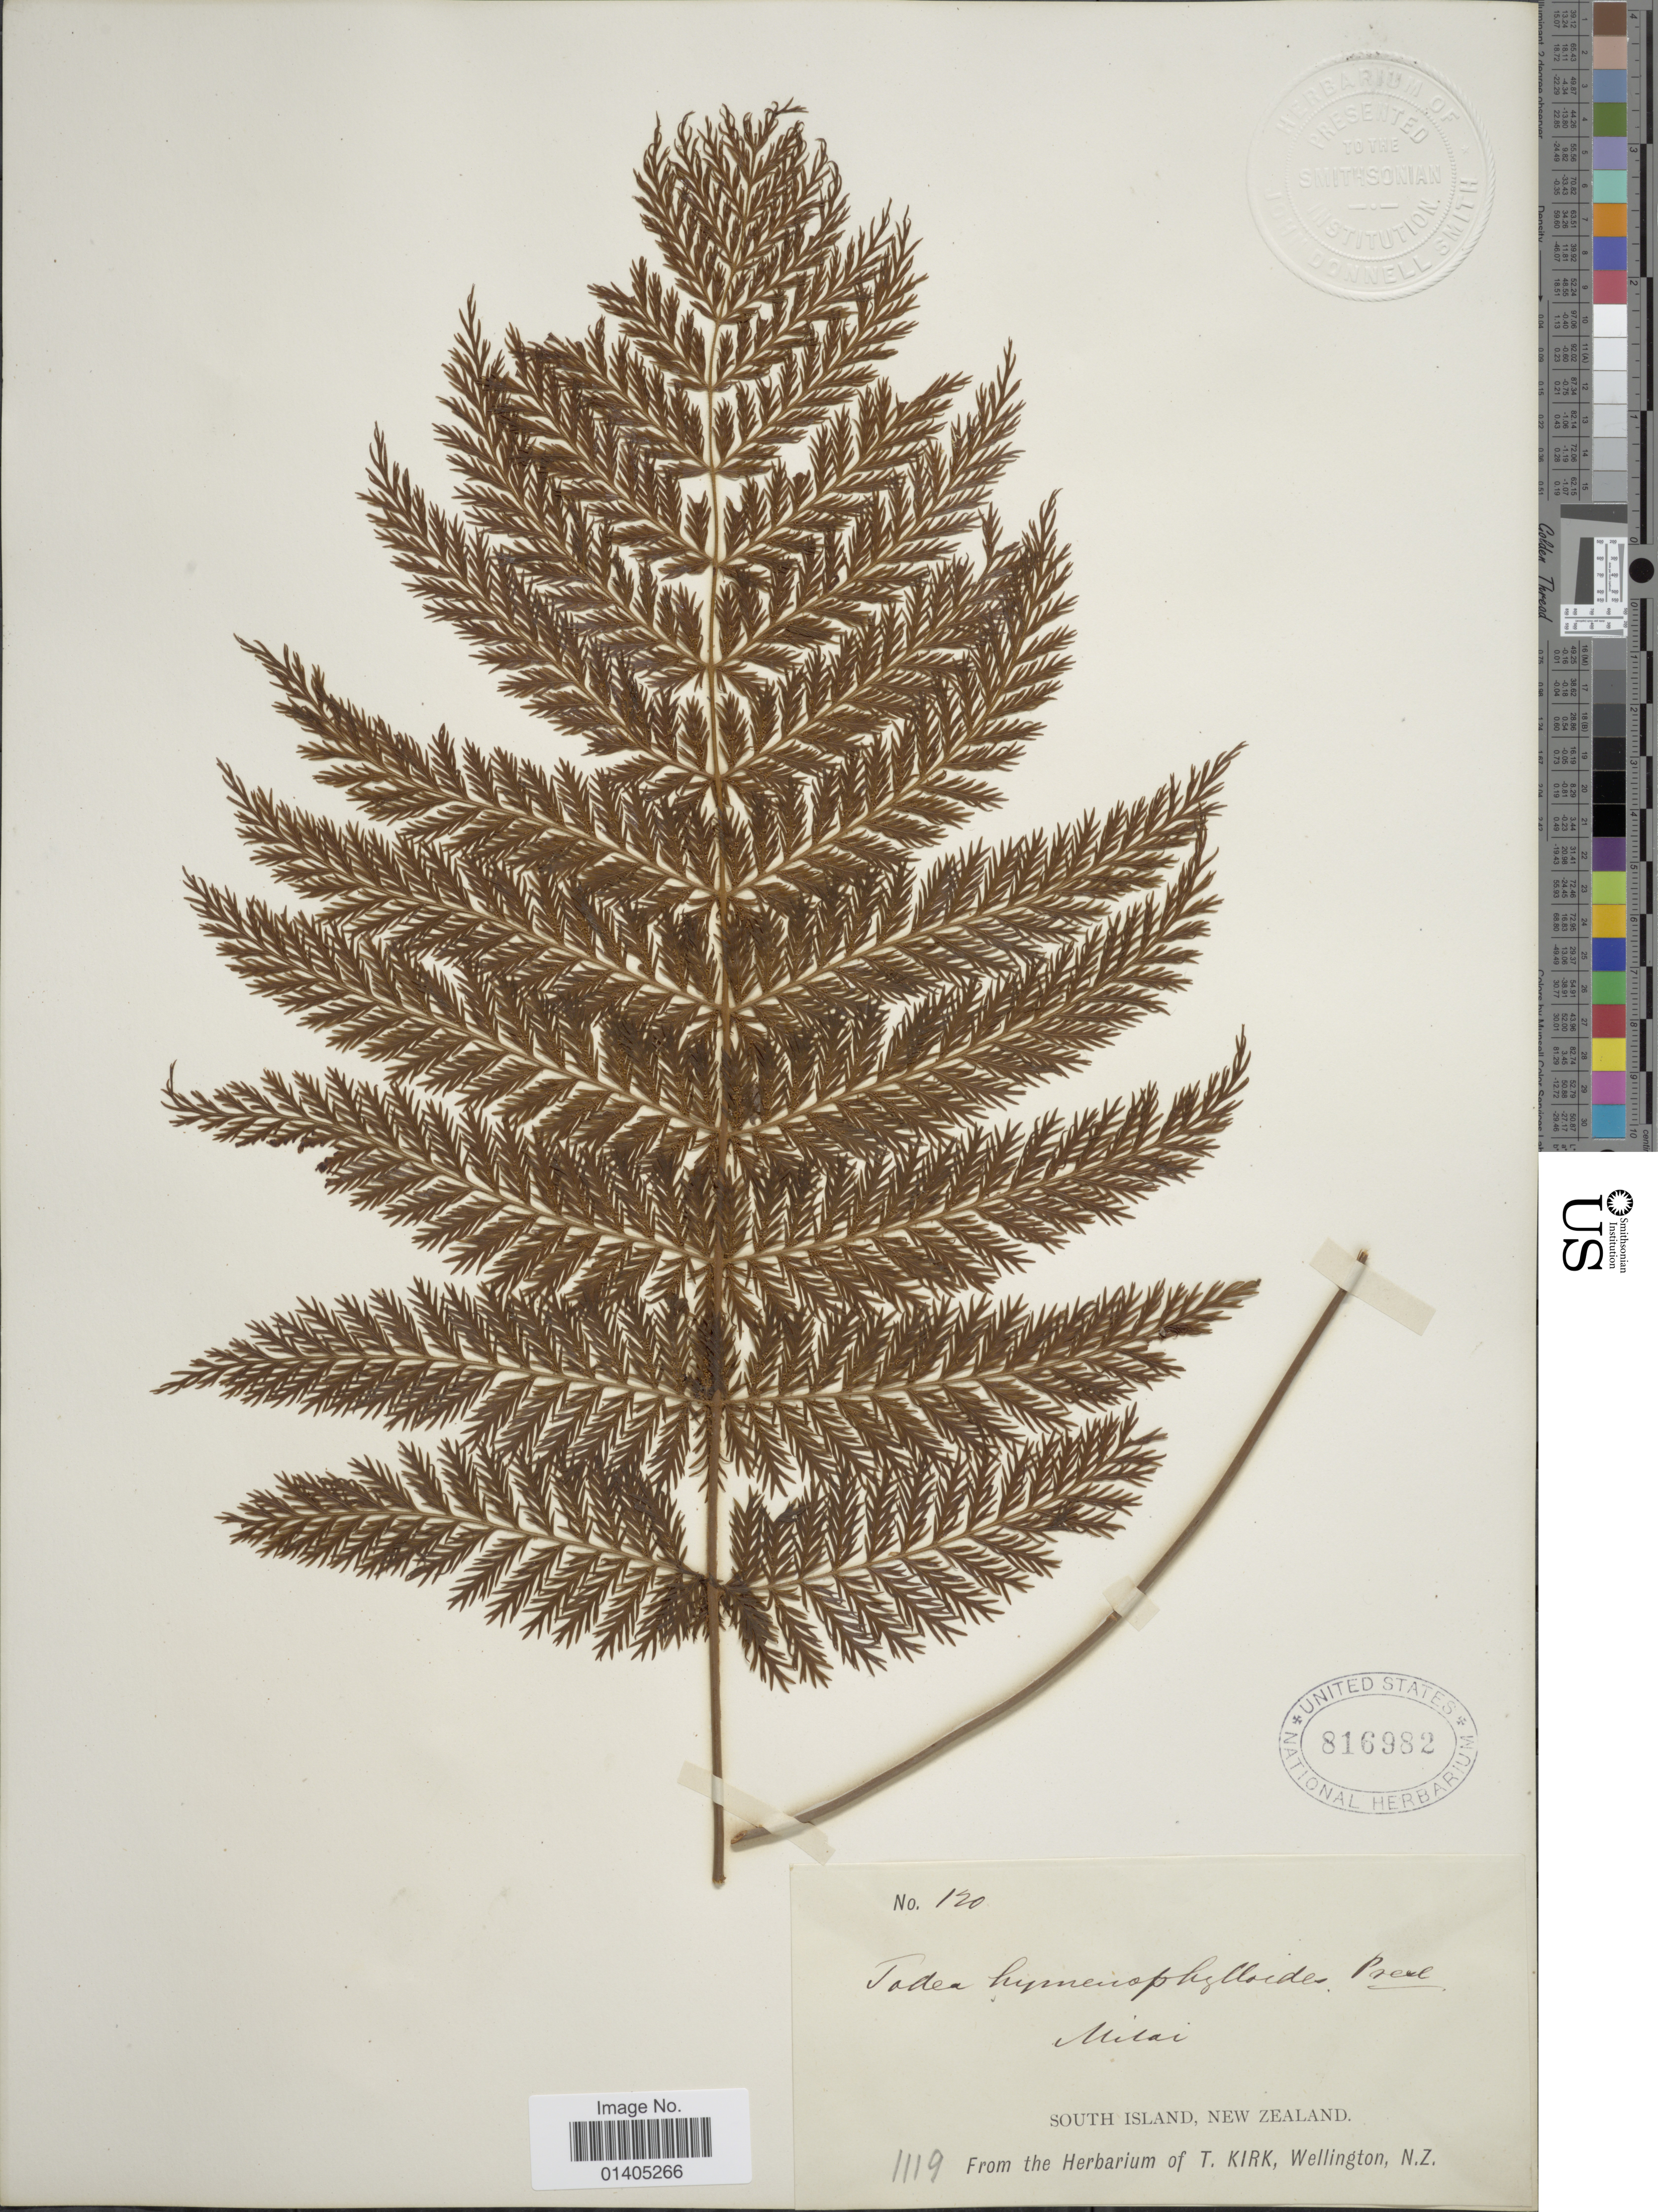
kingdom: Plantae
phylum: Tracheophyta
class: Polypodiopsida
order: Osmundales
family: Osmundaceae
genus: Leptopteris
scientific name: Leptopteris hymenophylloides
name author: (A. Rich.) C. Presl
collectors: T. Kirk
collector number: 120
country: New Zealand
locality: South Island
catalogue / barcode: US 816982